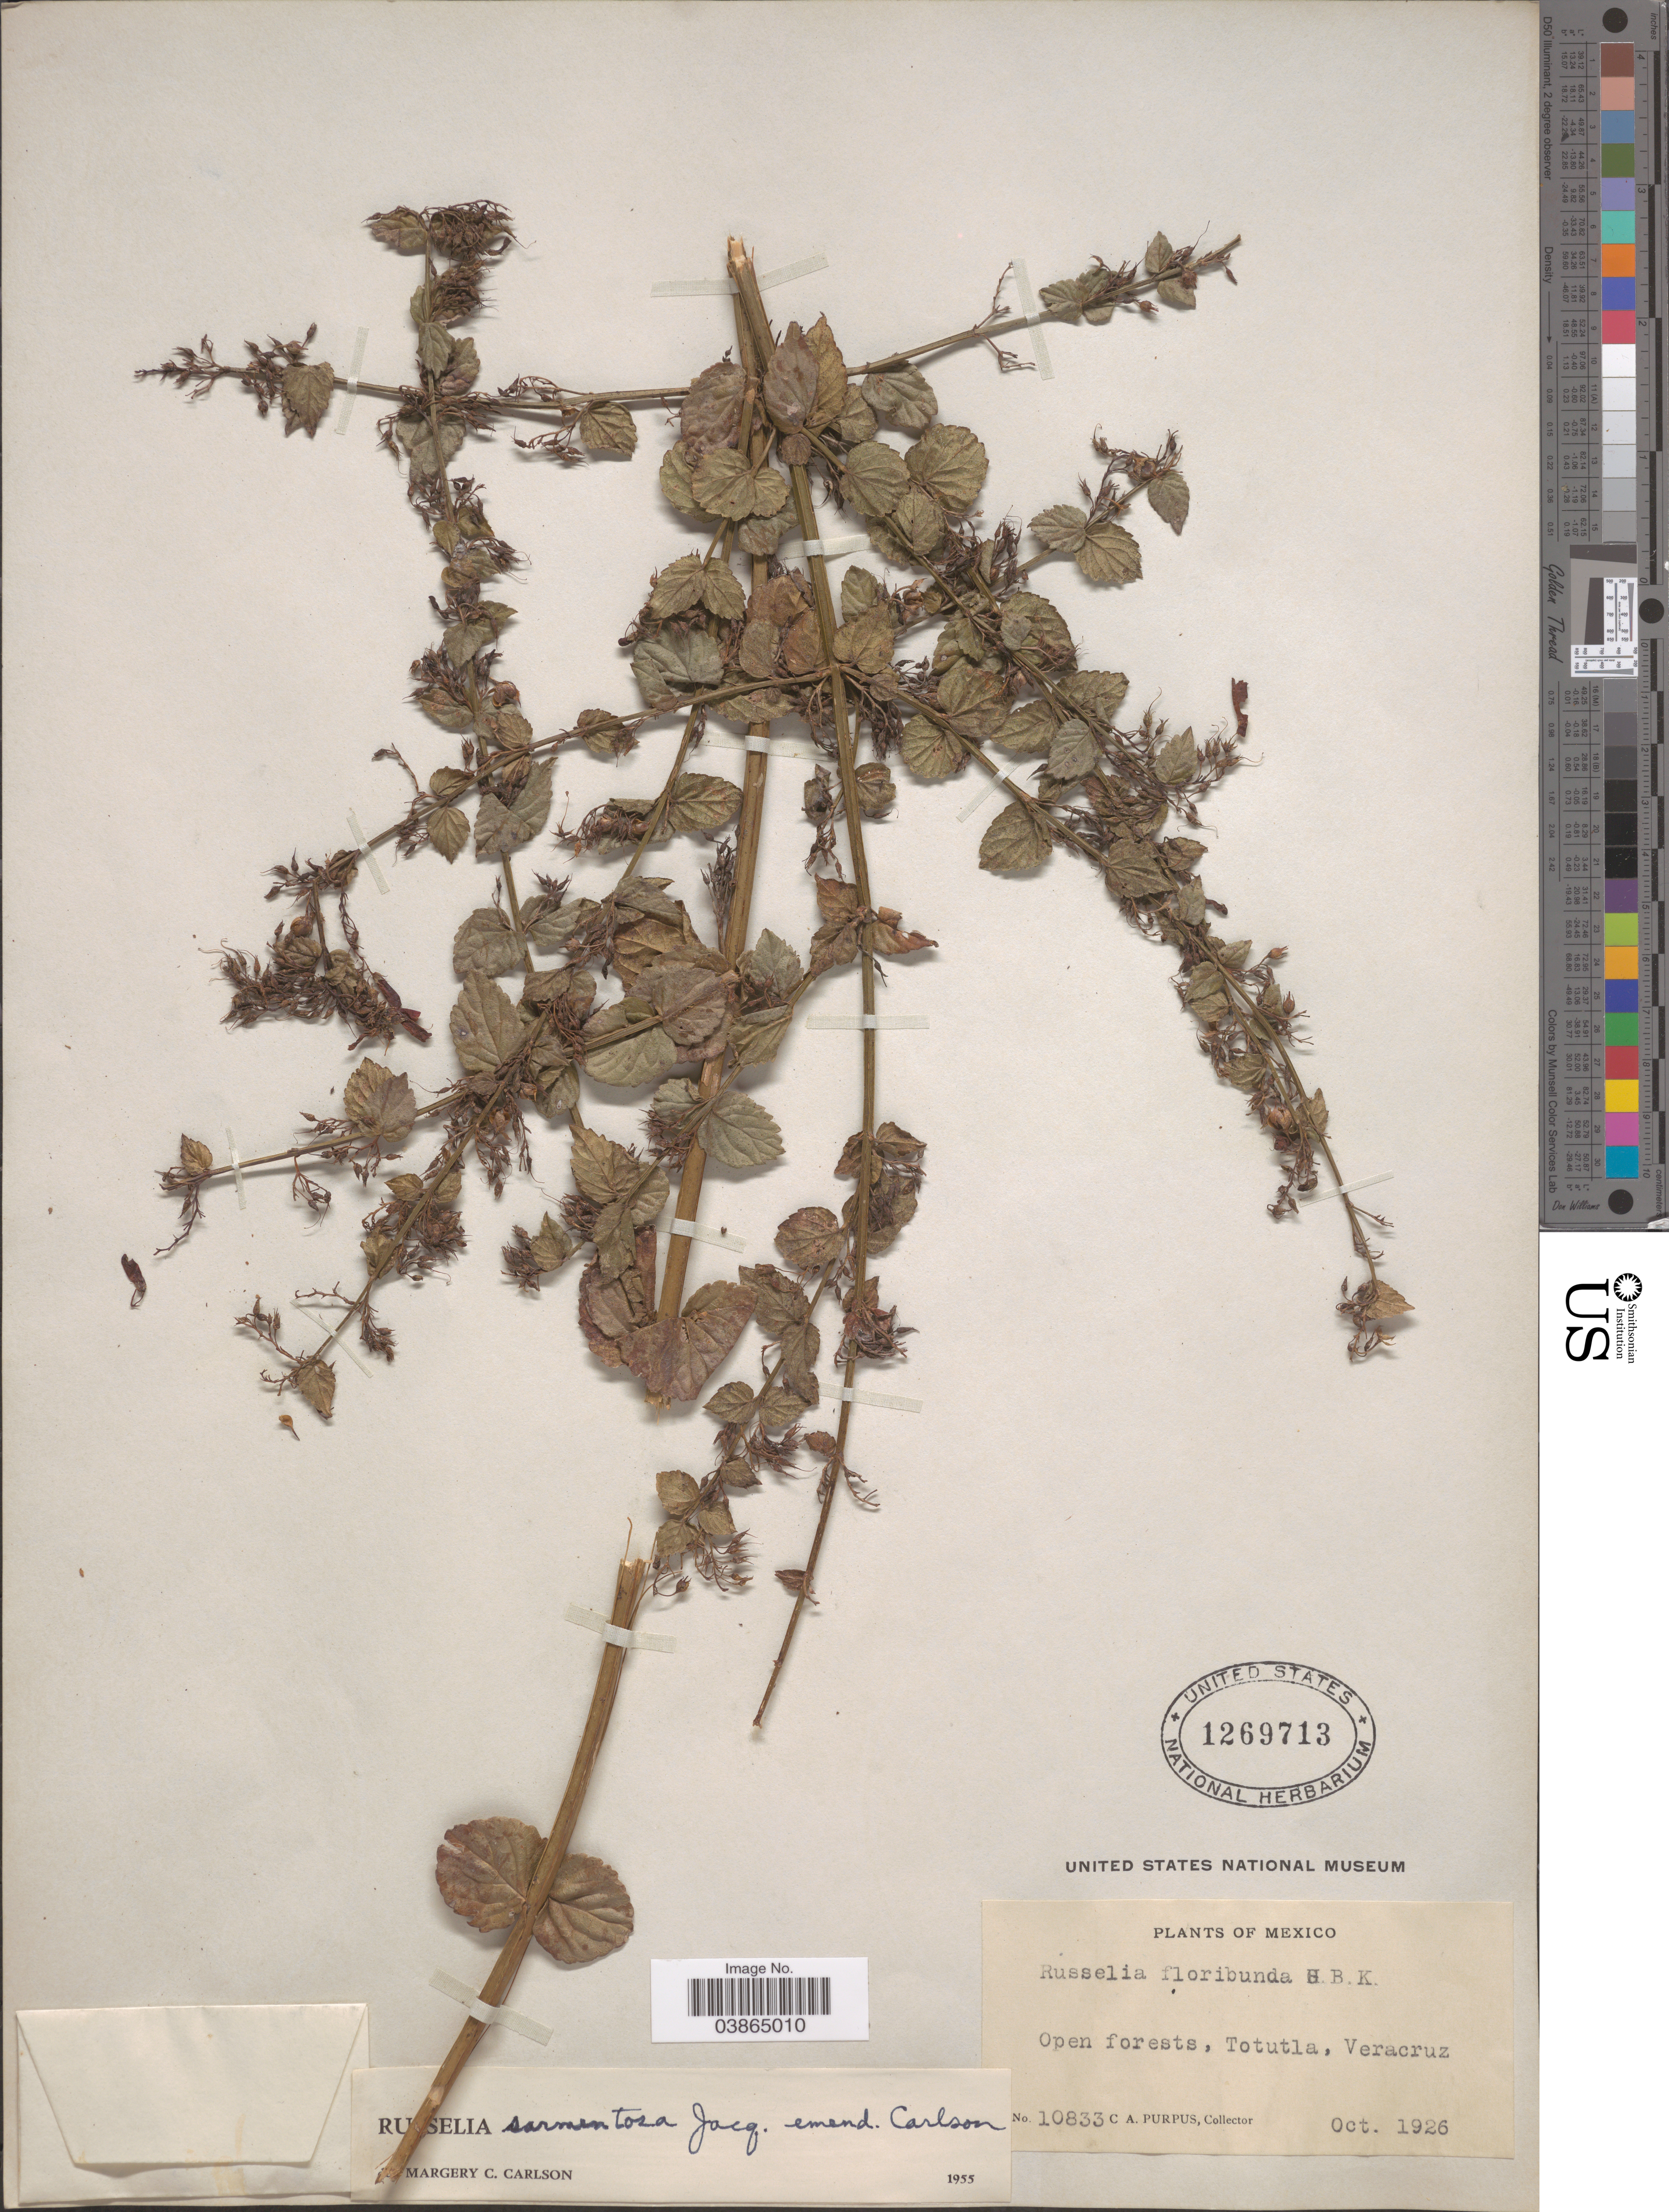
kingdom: Plantae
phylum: Tracheophyta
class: Magnoliopsida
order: Lamiales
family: Plantaginaceae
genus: Russelia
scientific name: Russelia sarmentosa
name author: Jacq.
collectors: C. A. Purpus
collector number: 10833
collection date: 1926-10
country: Mexico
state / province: Veracruz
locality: Open forests, Totutla, Veracruz.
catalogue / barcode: US 1269713